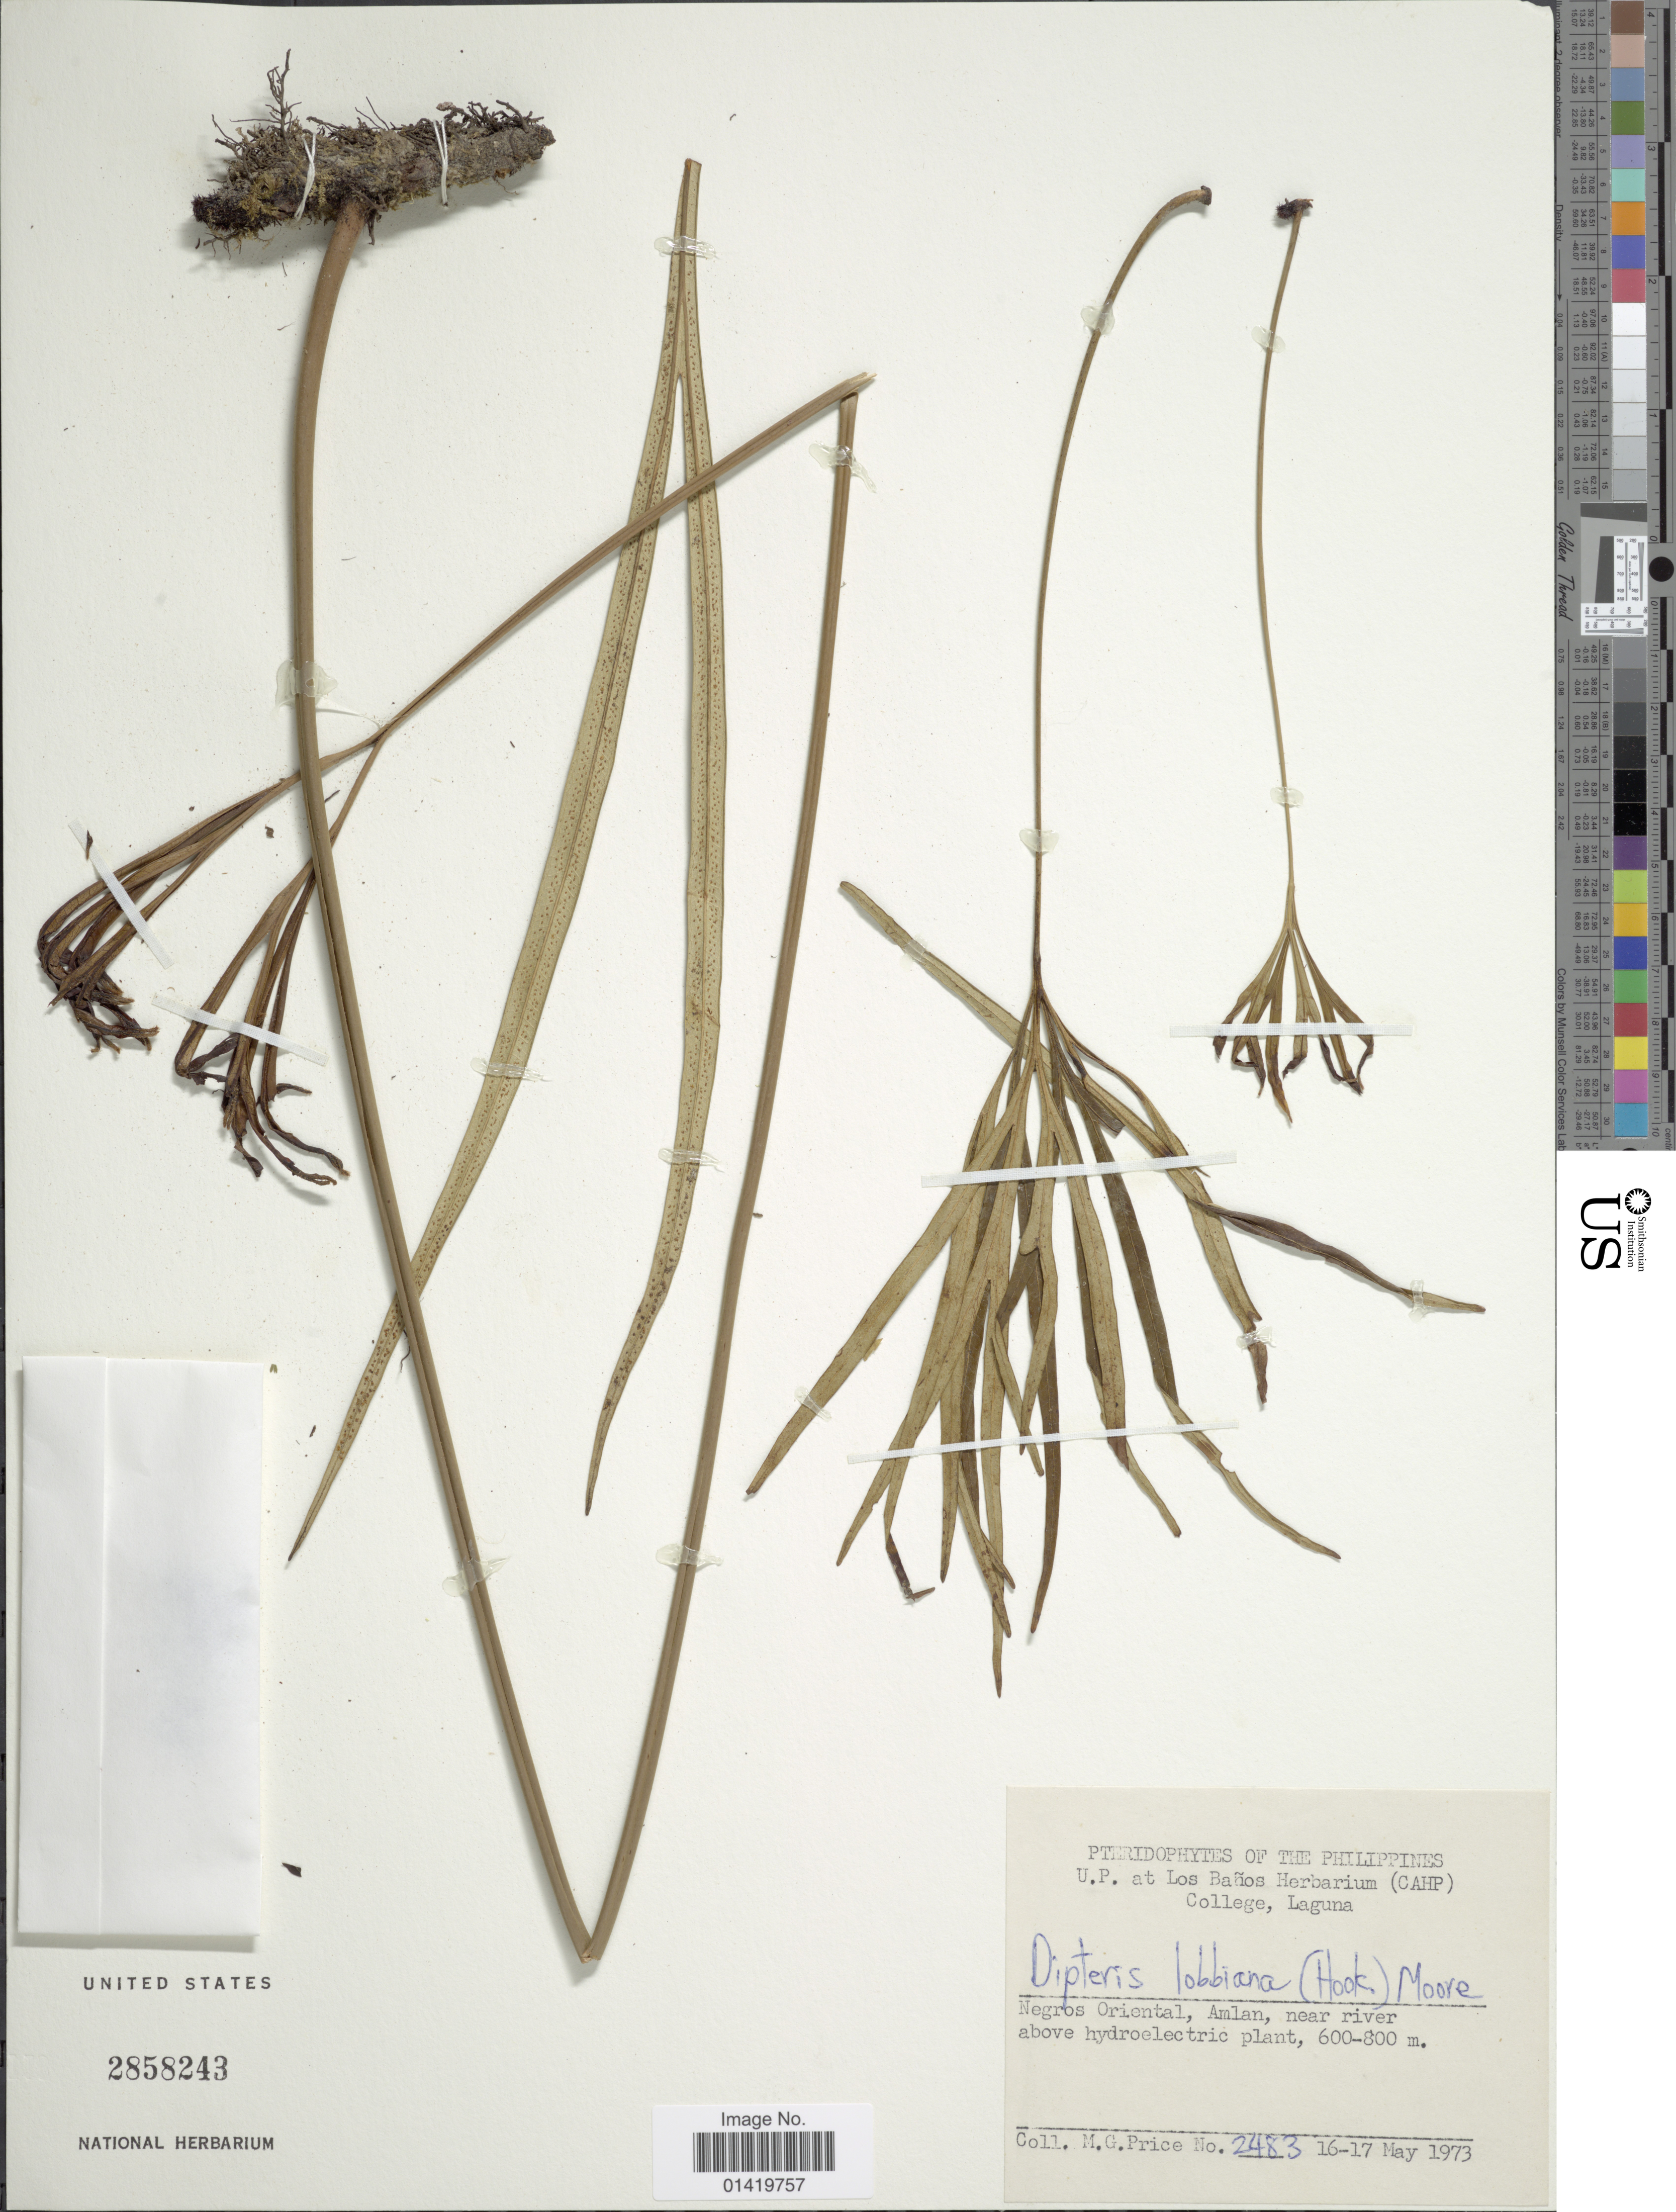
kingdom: Plantae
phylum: Tracheophyta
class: Polypodiopsida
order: Gleicheniales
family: Dipteridaceae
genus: Dipteris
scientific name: Dipteris lobbiana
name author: (Hook.) T. Moore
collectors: M. G. Price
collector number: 2483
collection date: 1973-05-16/1973-05-17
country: Philippines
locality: Negros Oriental, Amlan, near river above hydroelectric plant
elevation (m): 600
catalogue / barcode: US 2858243